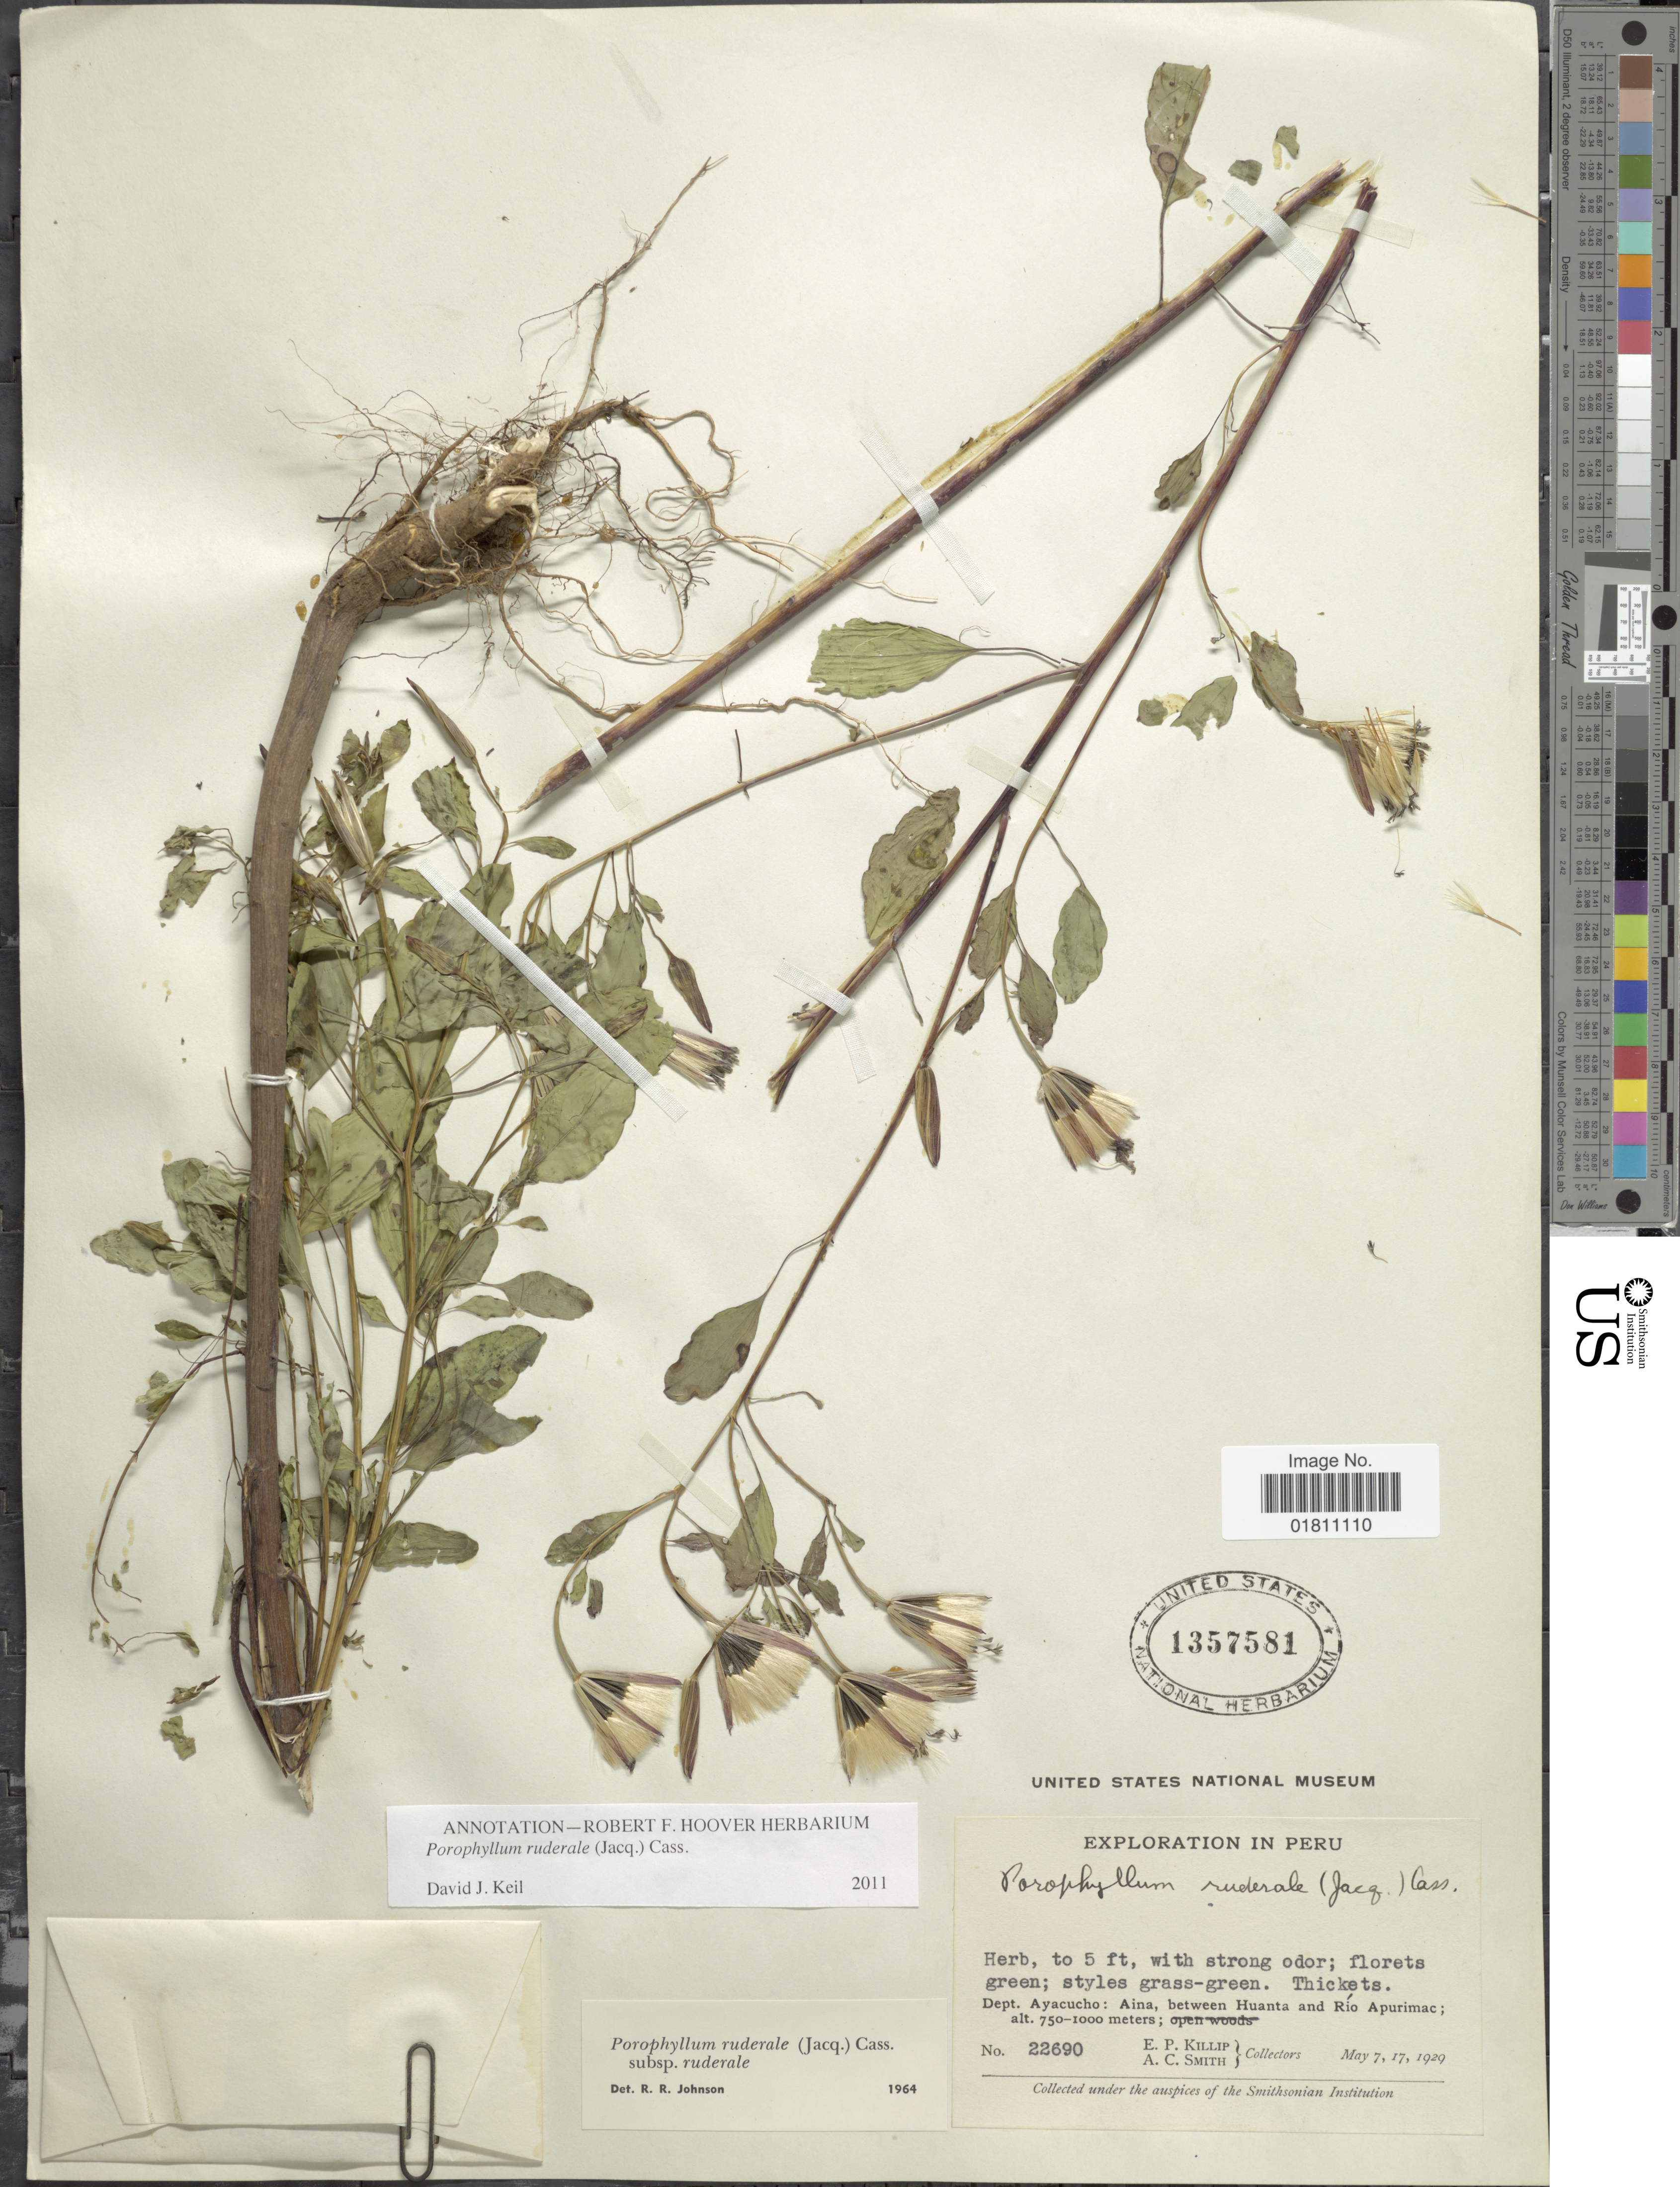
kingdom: Plantae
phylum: Tracheophyta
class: Magnoliopsida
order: Asterales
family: Asteraceae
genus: Porophyllum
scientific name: Porophyllum ruderale subsp. ruderale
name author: (Jacq.) Cass.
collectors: E. P. Killip & A. C. Smith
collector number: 22690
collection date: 1929-05-07/1929-05-17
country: Peru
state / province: Ayacucho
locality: Dept. Ayacucho: Aina, between Huanta and Río Apurimac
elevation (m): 750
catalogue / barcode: US 1357581